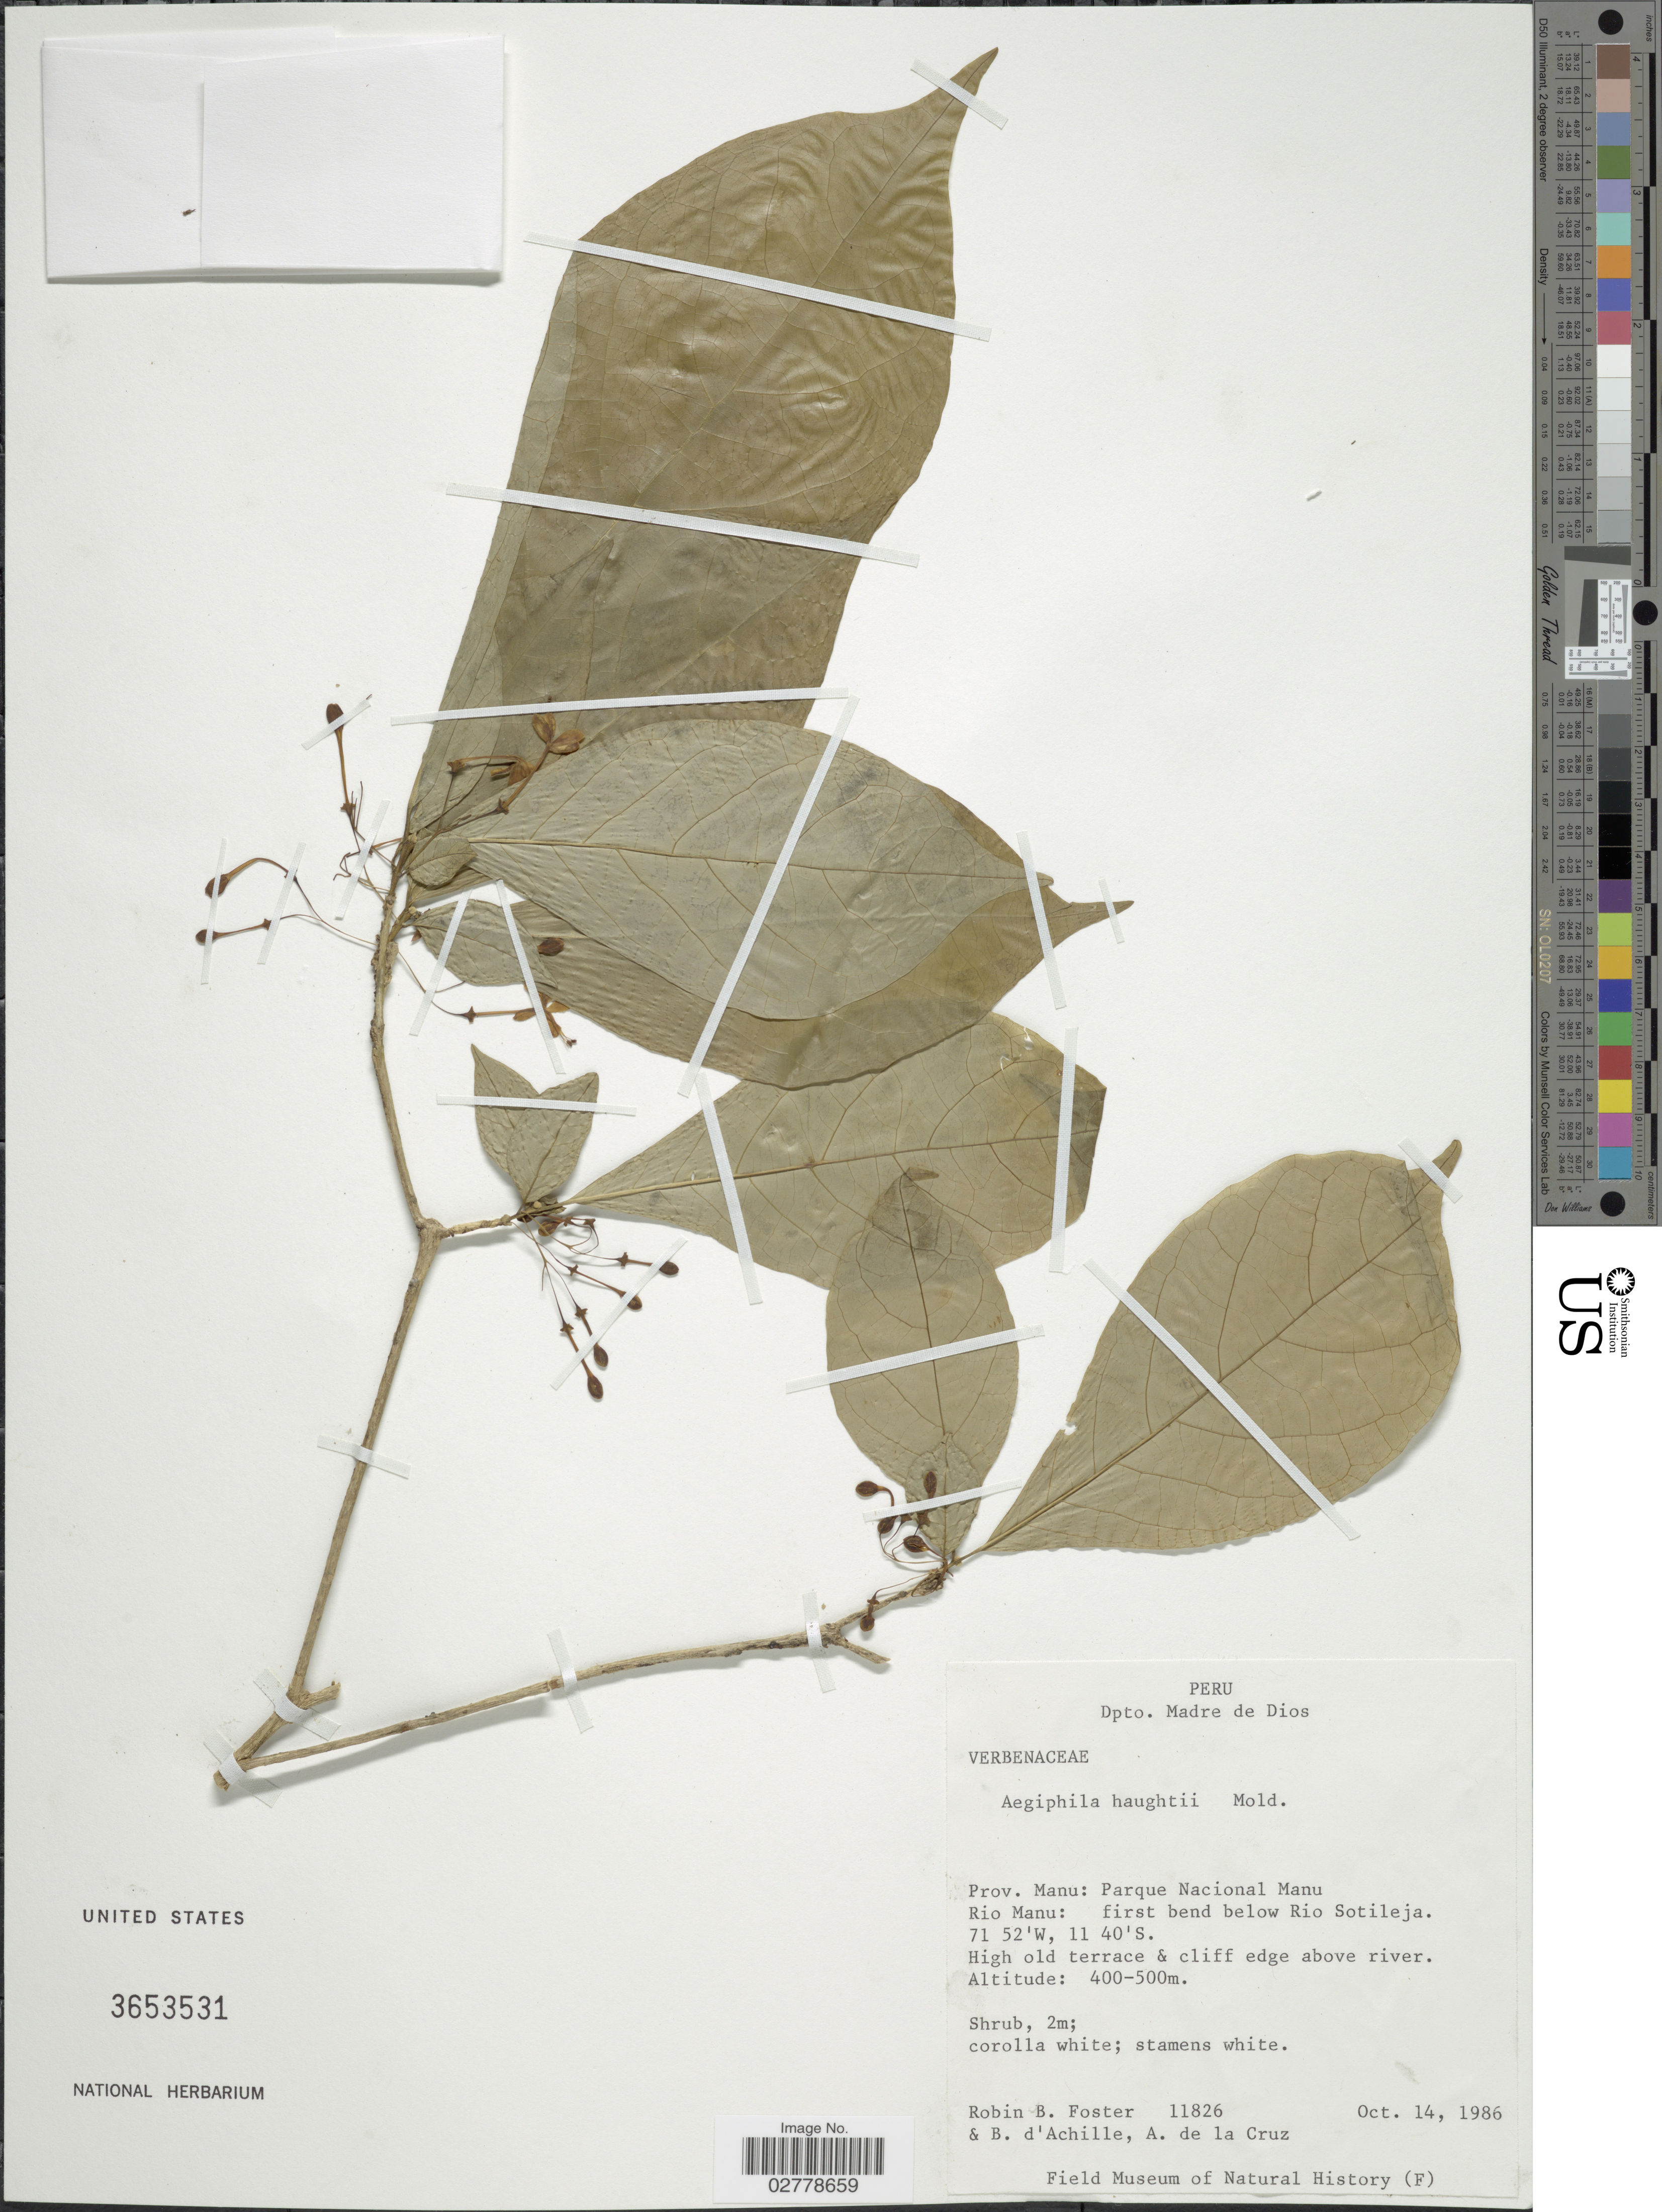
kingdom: Plantae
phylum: Tracheophyta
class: Magnoliopsida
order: Lamiales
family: Lamiaceae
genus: Aegiphila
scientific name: Aegiphila haughtii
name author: Moldenke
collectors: R. B. Foster, B. d'Achille & A. De la Cruz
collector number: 11826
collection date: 1986-10-14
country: Peru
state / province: Madre de Dios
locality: Dpto. Madre de Dios. Prov. Manu: Parque Nacional Manu. Rio Manu: first bend below Rio Sotileja.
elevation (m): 400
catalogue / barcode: US 3653531